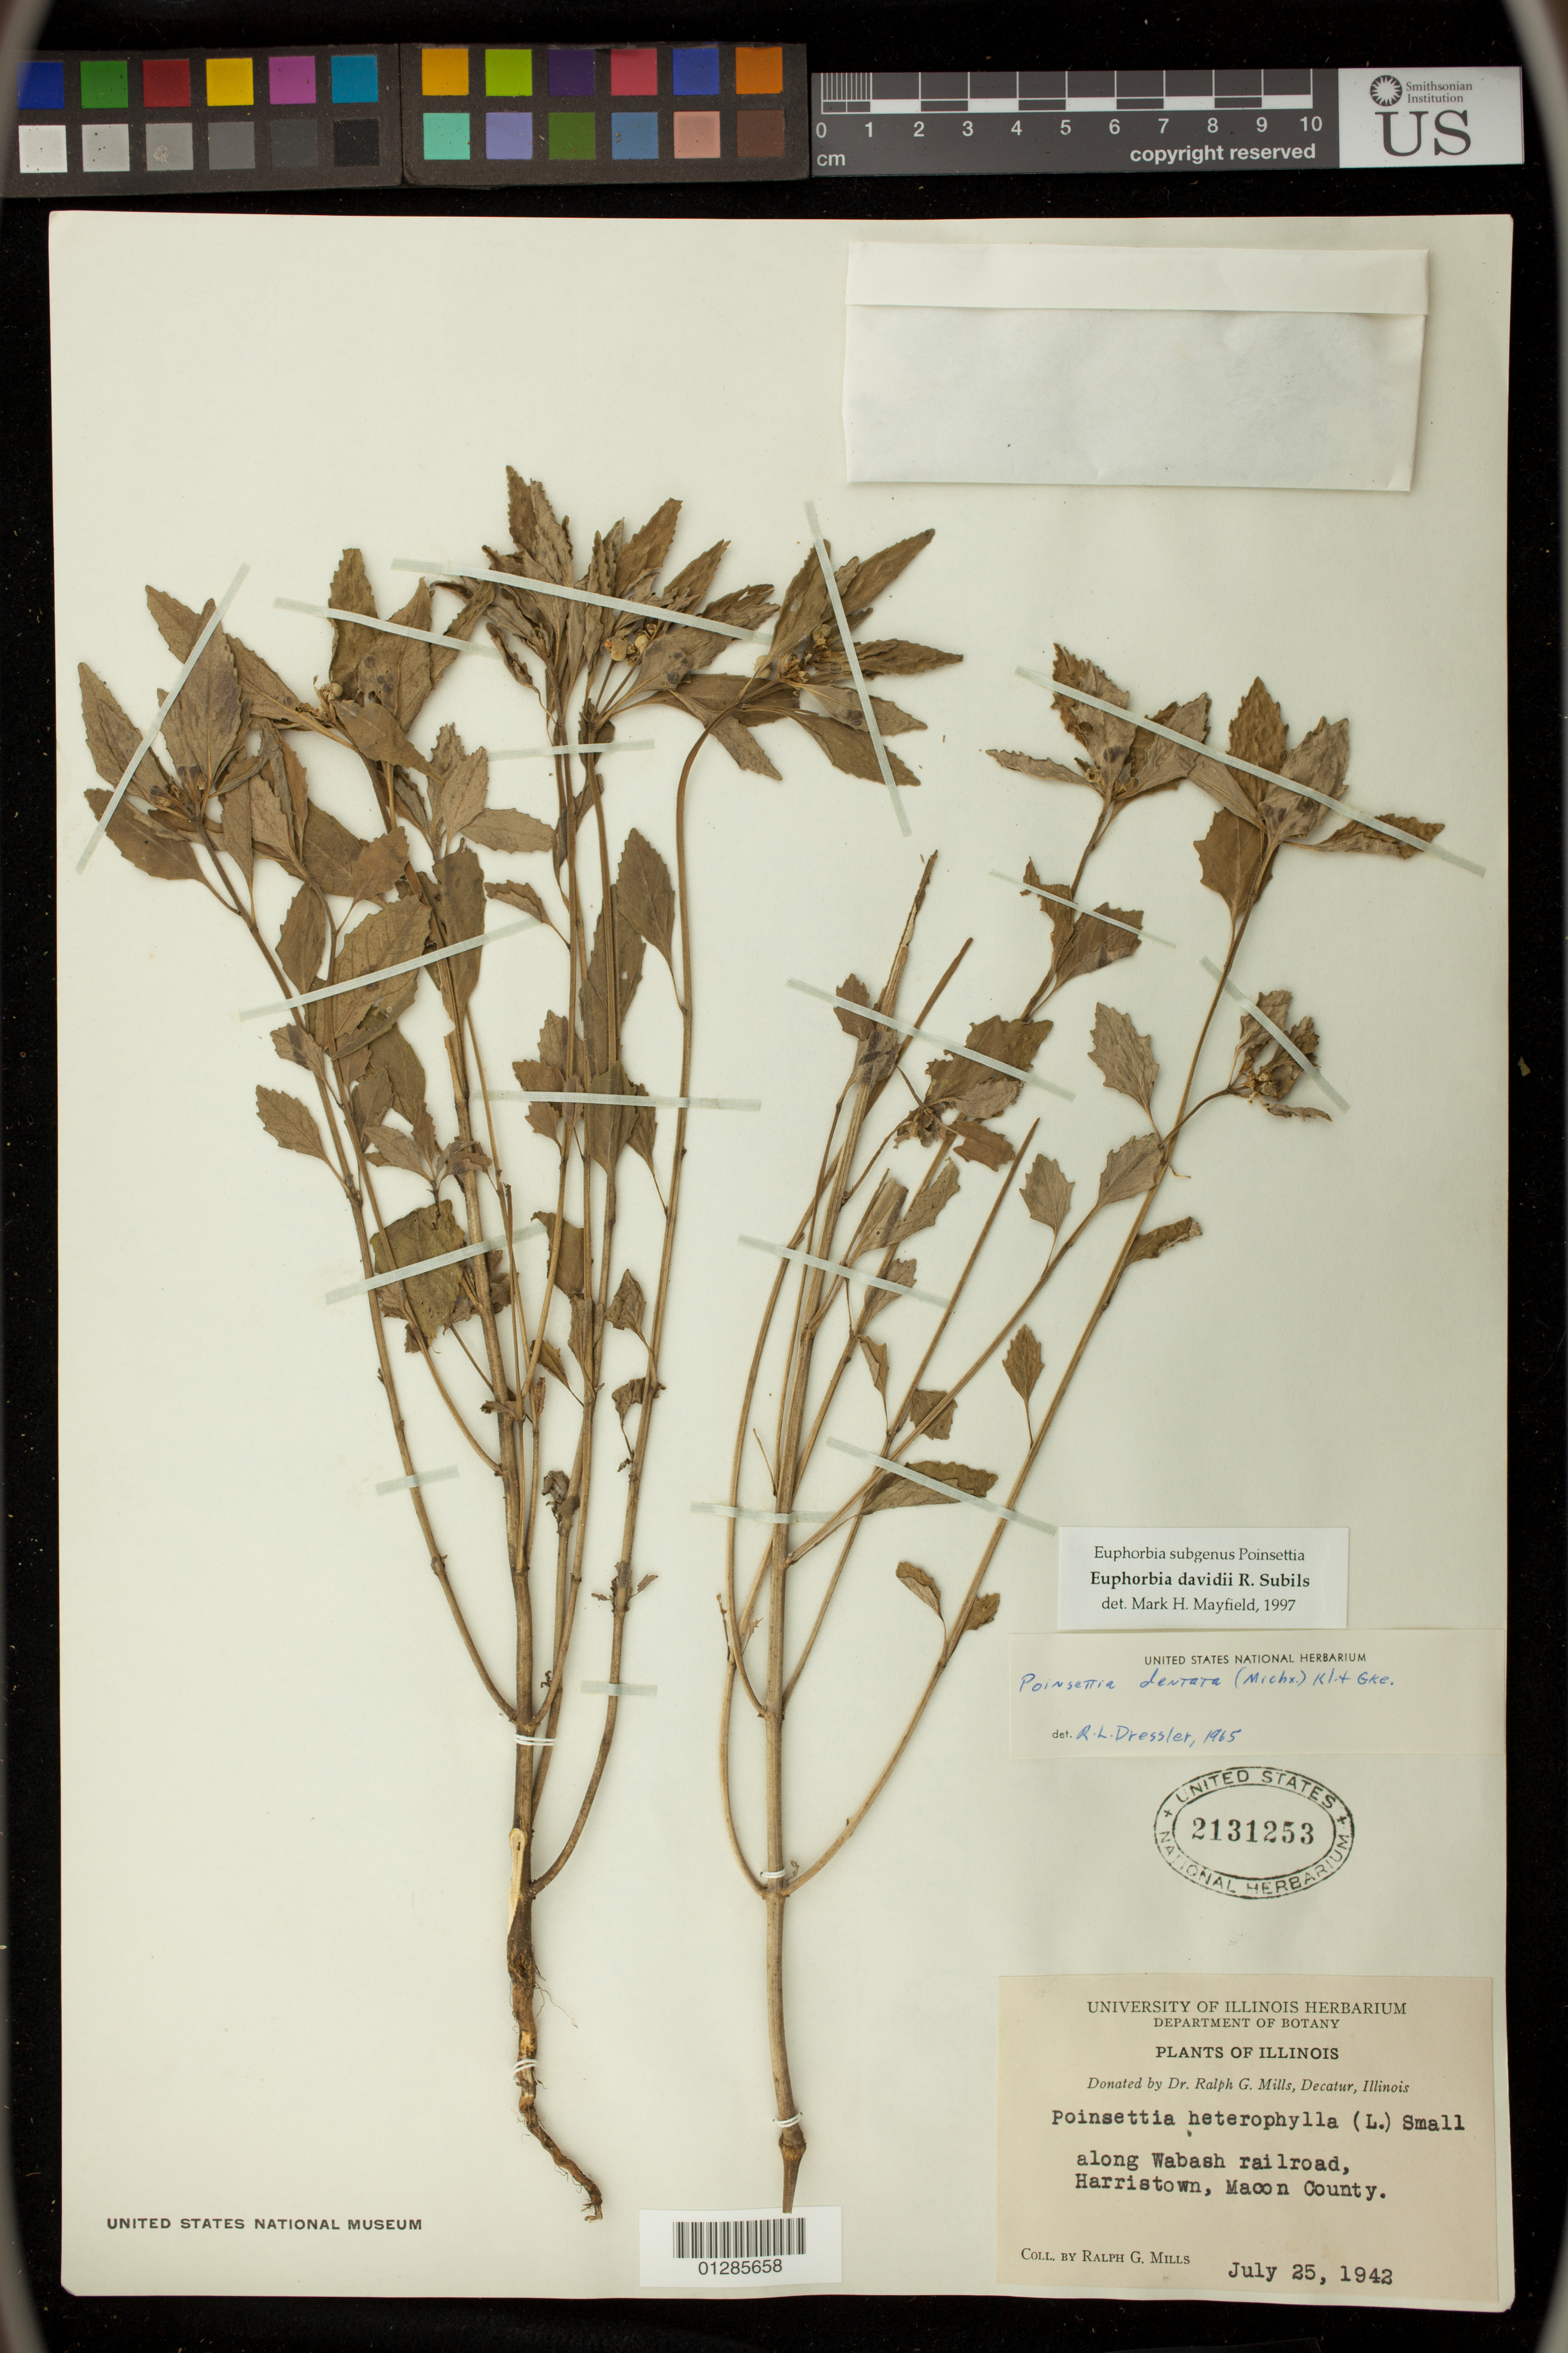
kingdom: Plantae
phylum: Tracheophyta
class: Magnoliopsida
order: Malpighiales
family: Euphorbiaceae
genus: Euphorbia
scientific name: Euphorbia davidii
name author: Subils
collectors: R. Mills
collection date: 1942-07-25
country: United States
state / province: Illinois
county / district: Macon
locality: along Wabash railroad, Harristown, Macon County.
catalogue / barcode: US 2131253